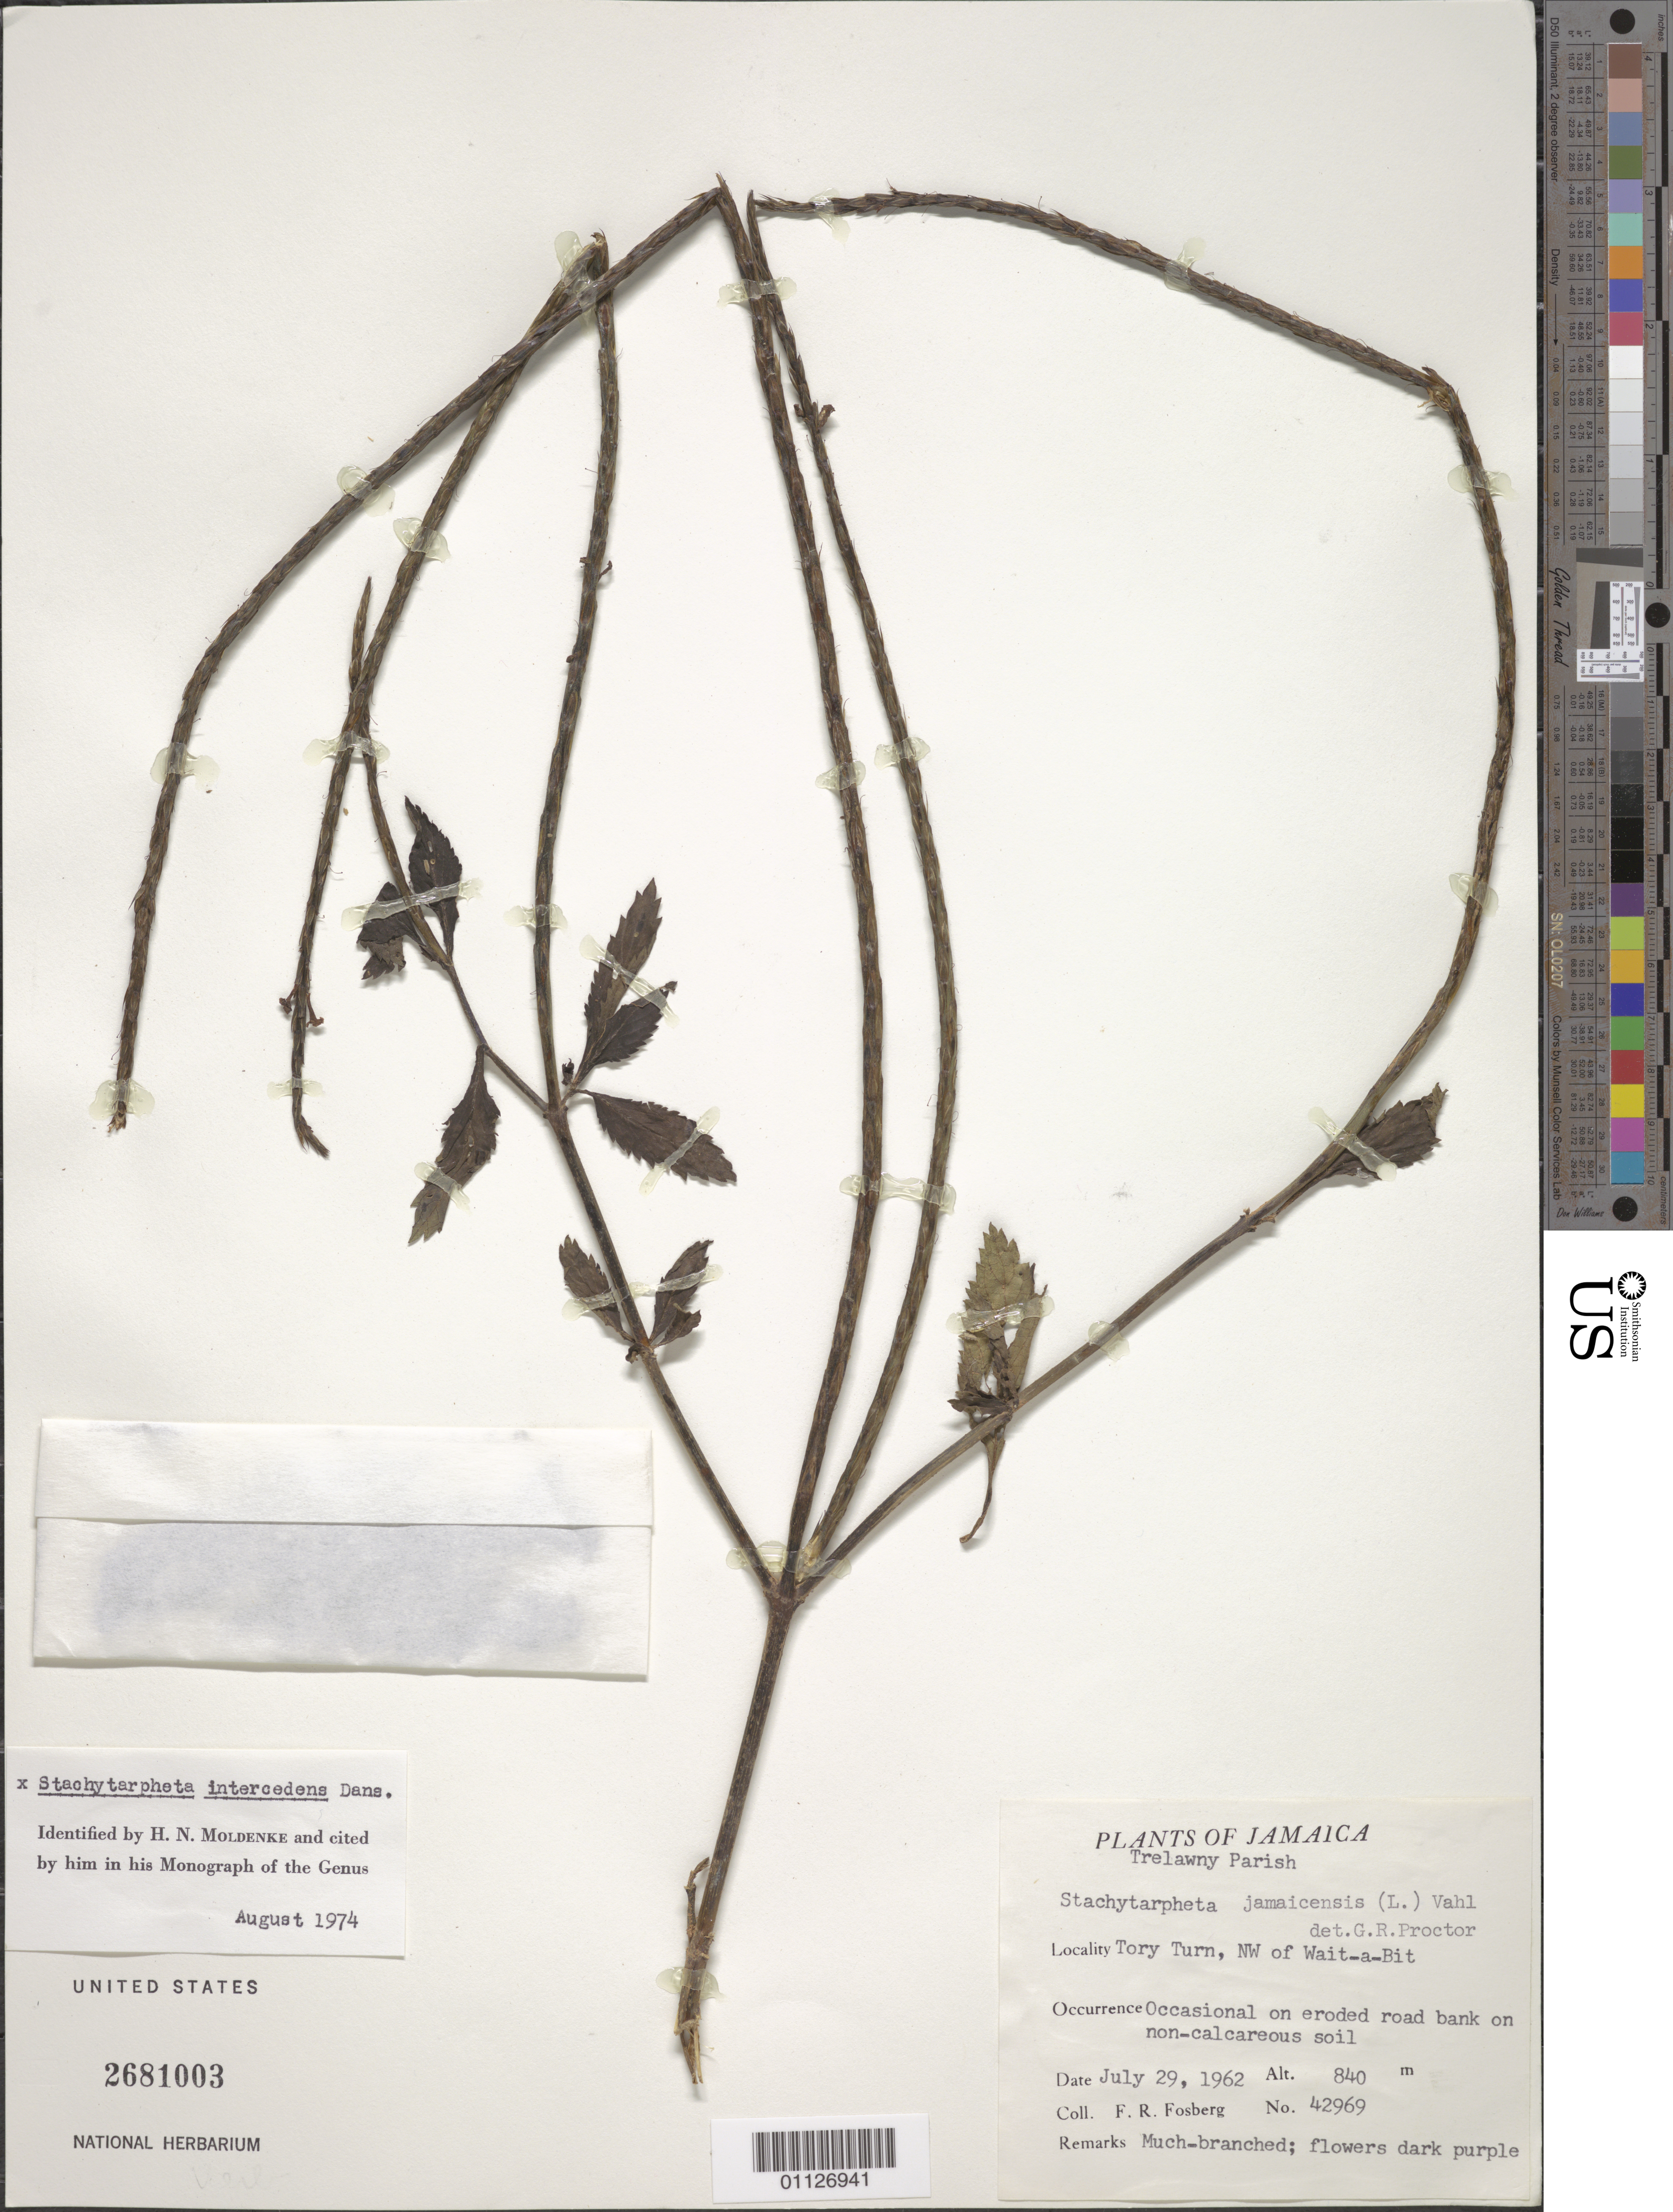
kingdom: Plantae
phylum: Tracheophyta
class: Magnoliopsida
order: Lamiales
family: Verbenaceae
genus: Stachytarpheta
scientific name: Stachytarpheta x intercedens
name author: Danser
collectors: F. R. Fosberg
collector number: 42969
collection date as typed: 29 Jul 1962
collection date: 1962-07-29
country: Jamaica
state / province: Trelawny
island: Jamaica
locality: Tory Turn, NW of Wait-a-Bit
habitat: occasional on eroded road bank on non-calcareous soil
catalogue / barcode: US 2681003